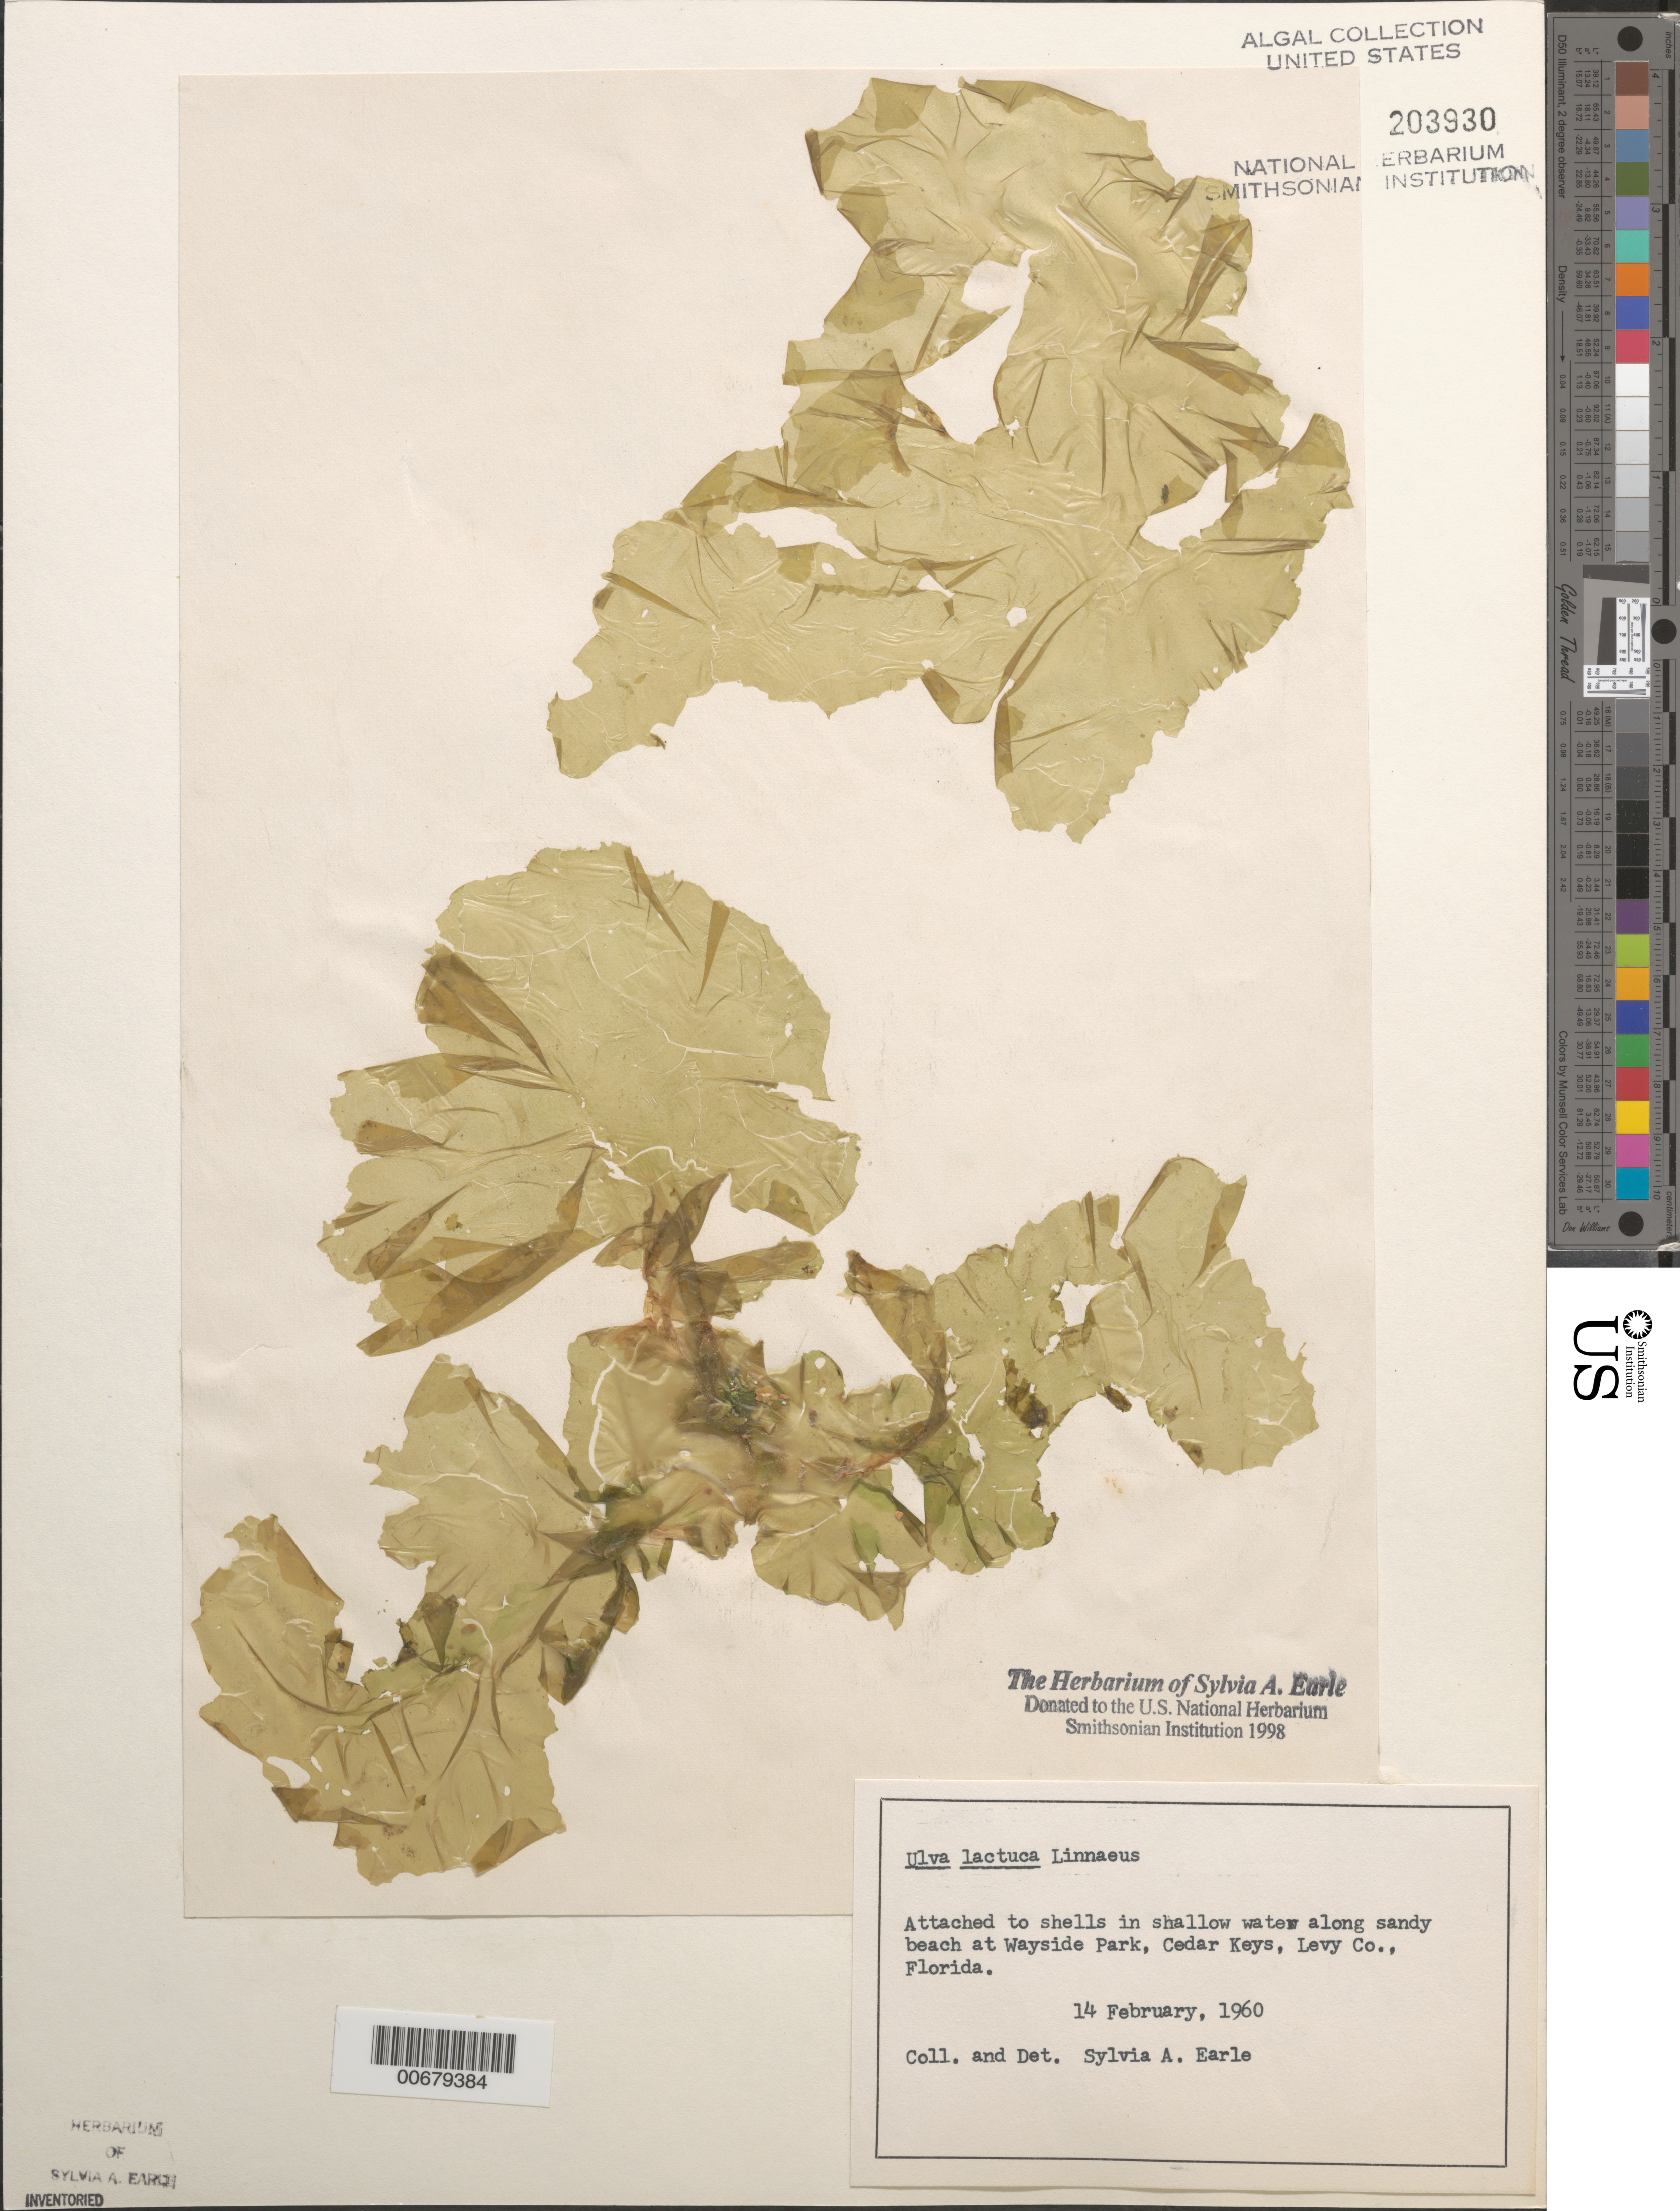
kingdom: Plantae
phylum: Chlorophyta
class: Ulvophyceae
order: Ulvales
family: Ulvaceae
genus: Ulva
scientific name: Ulva lactuca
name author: L.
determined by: Earle, S. A.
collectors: S. A. Earle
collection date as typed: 14 Feb 1960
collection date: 1960-02-14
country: United States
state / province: Florida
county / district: Levy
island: Way Key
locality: Cedar Key (town), near Wayside Park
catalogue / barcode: US 203930